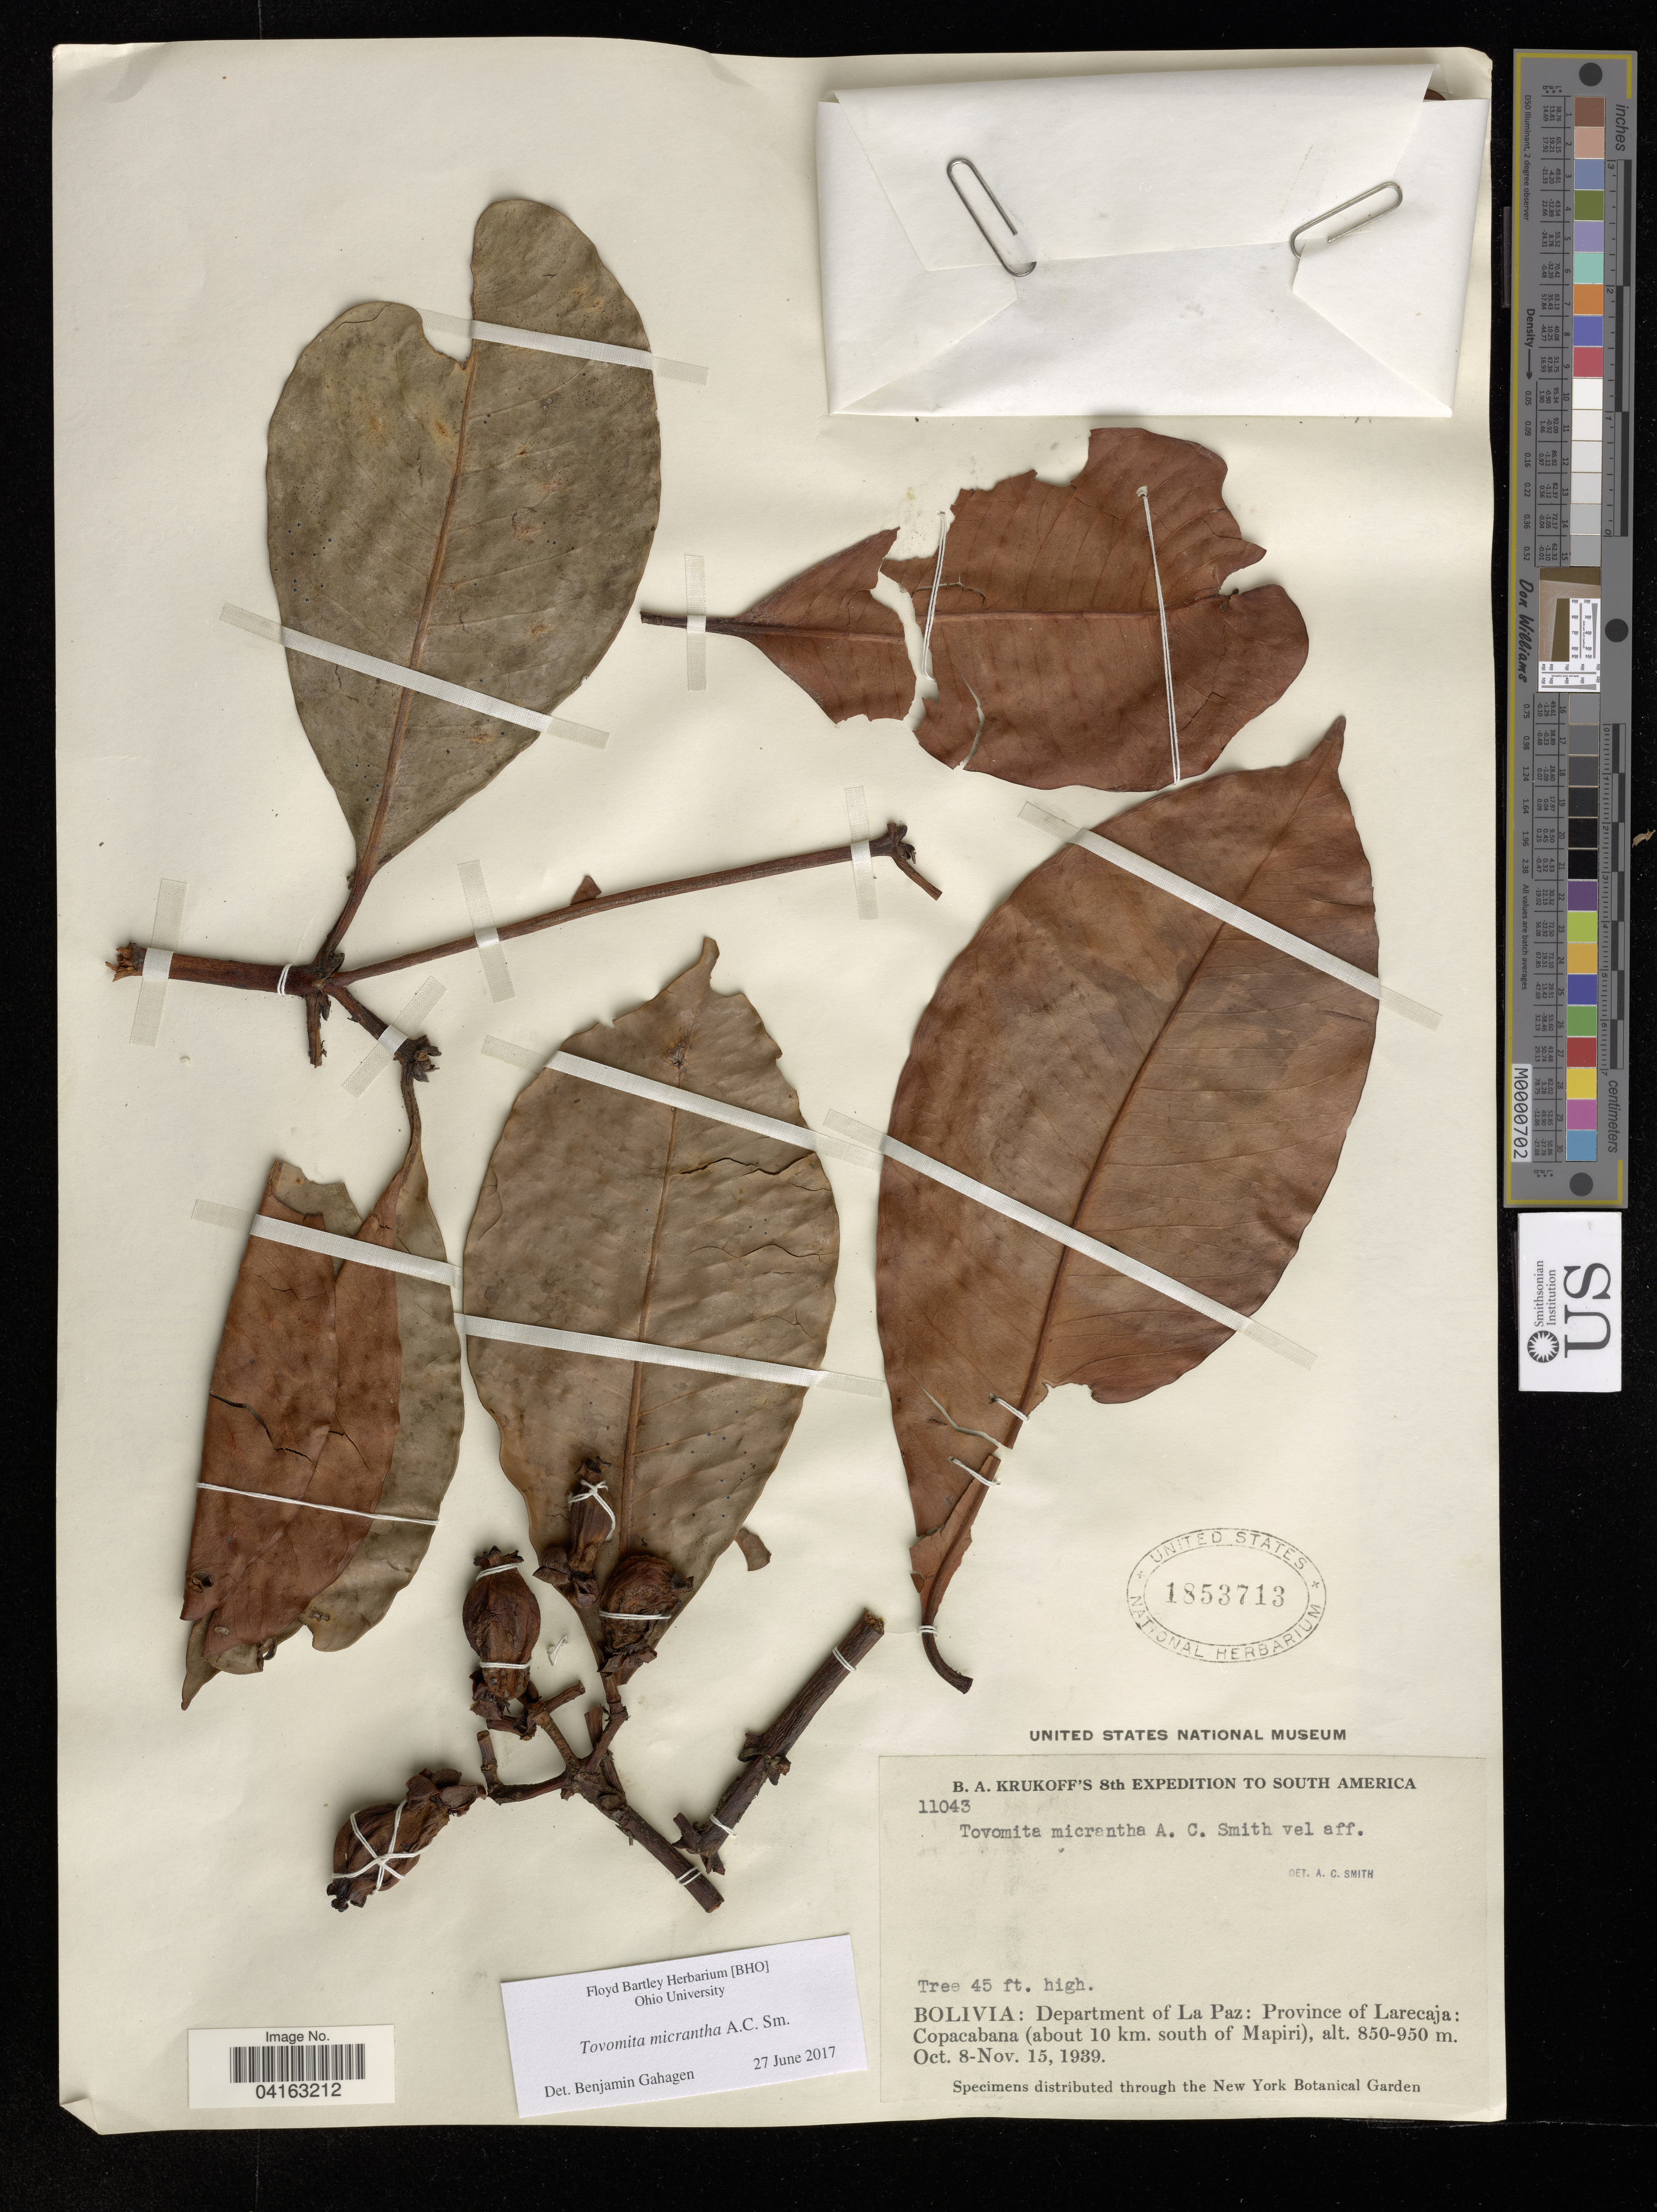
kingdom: Plantae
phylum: Tracheophyta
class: Magnoliopsida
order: Malpighiales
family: Clusiaceae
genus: Tovomita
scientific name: Tovomita micrantha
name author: A.C. Sm.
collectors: B. A. Krukoff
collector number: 11043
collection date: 1939-10-08/1939-11-15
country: Bolivia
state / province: La Paz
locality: Department of La Paz: Province of Larecaja: Copacabana (about 10 km. south of Mapiri).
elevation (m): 850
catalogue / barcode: US 1853713